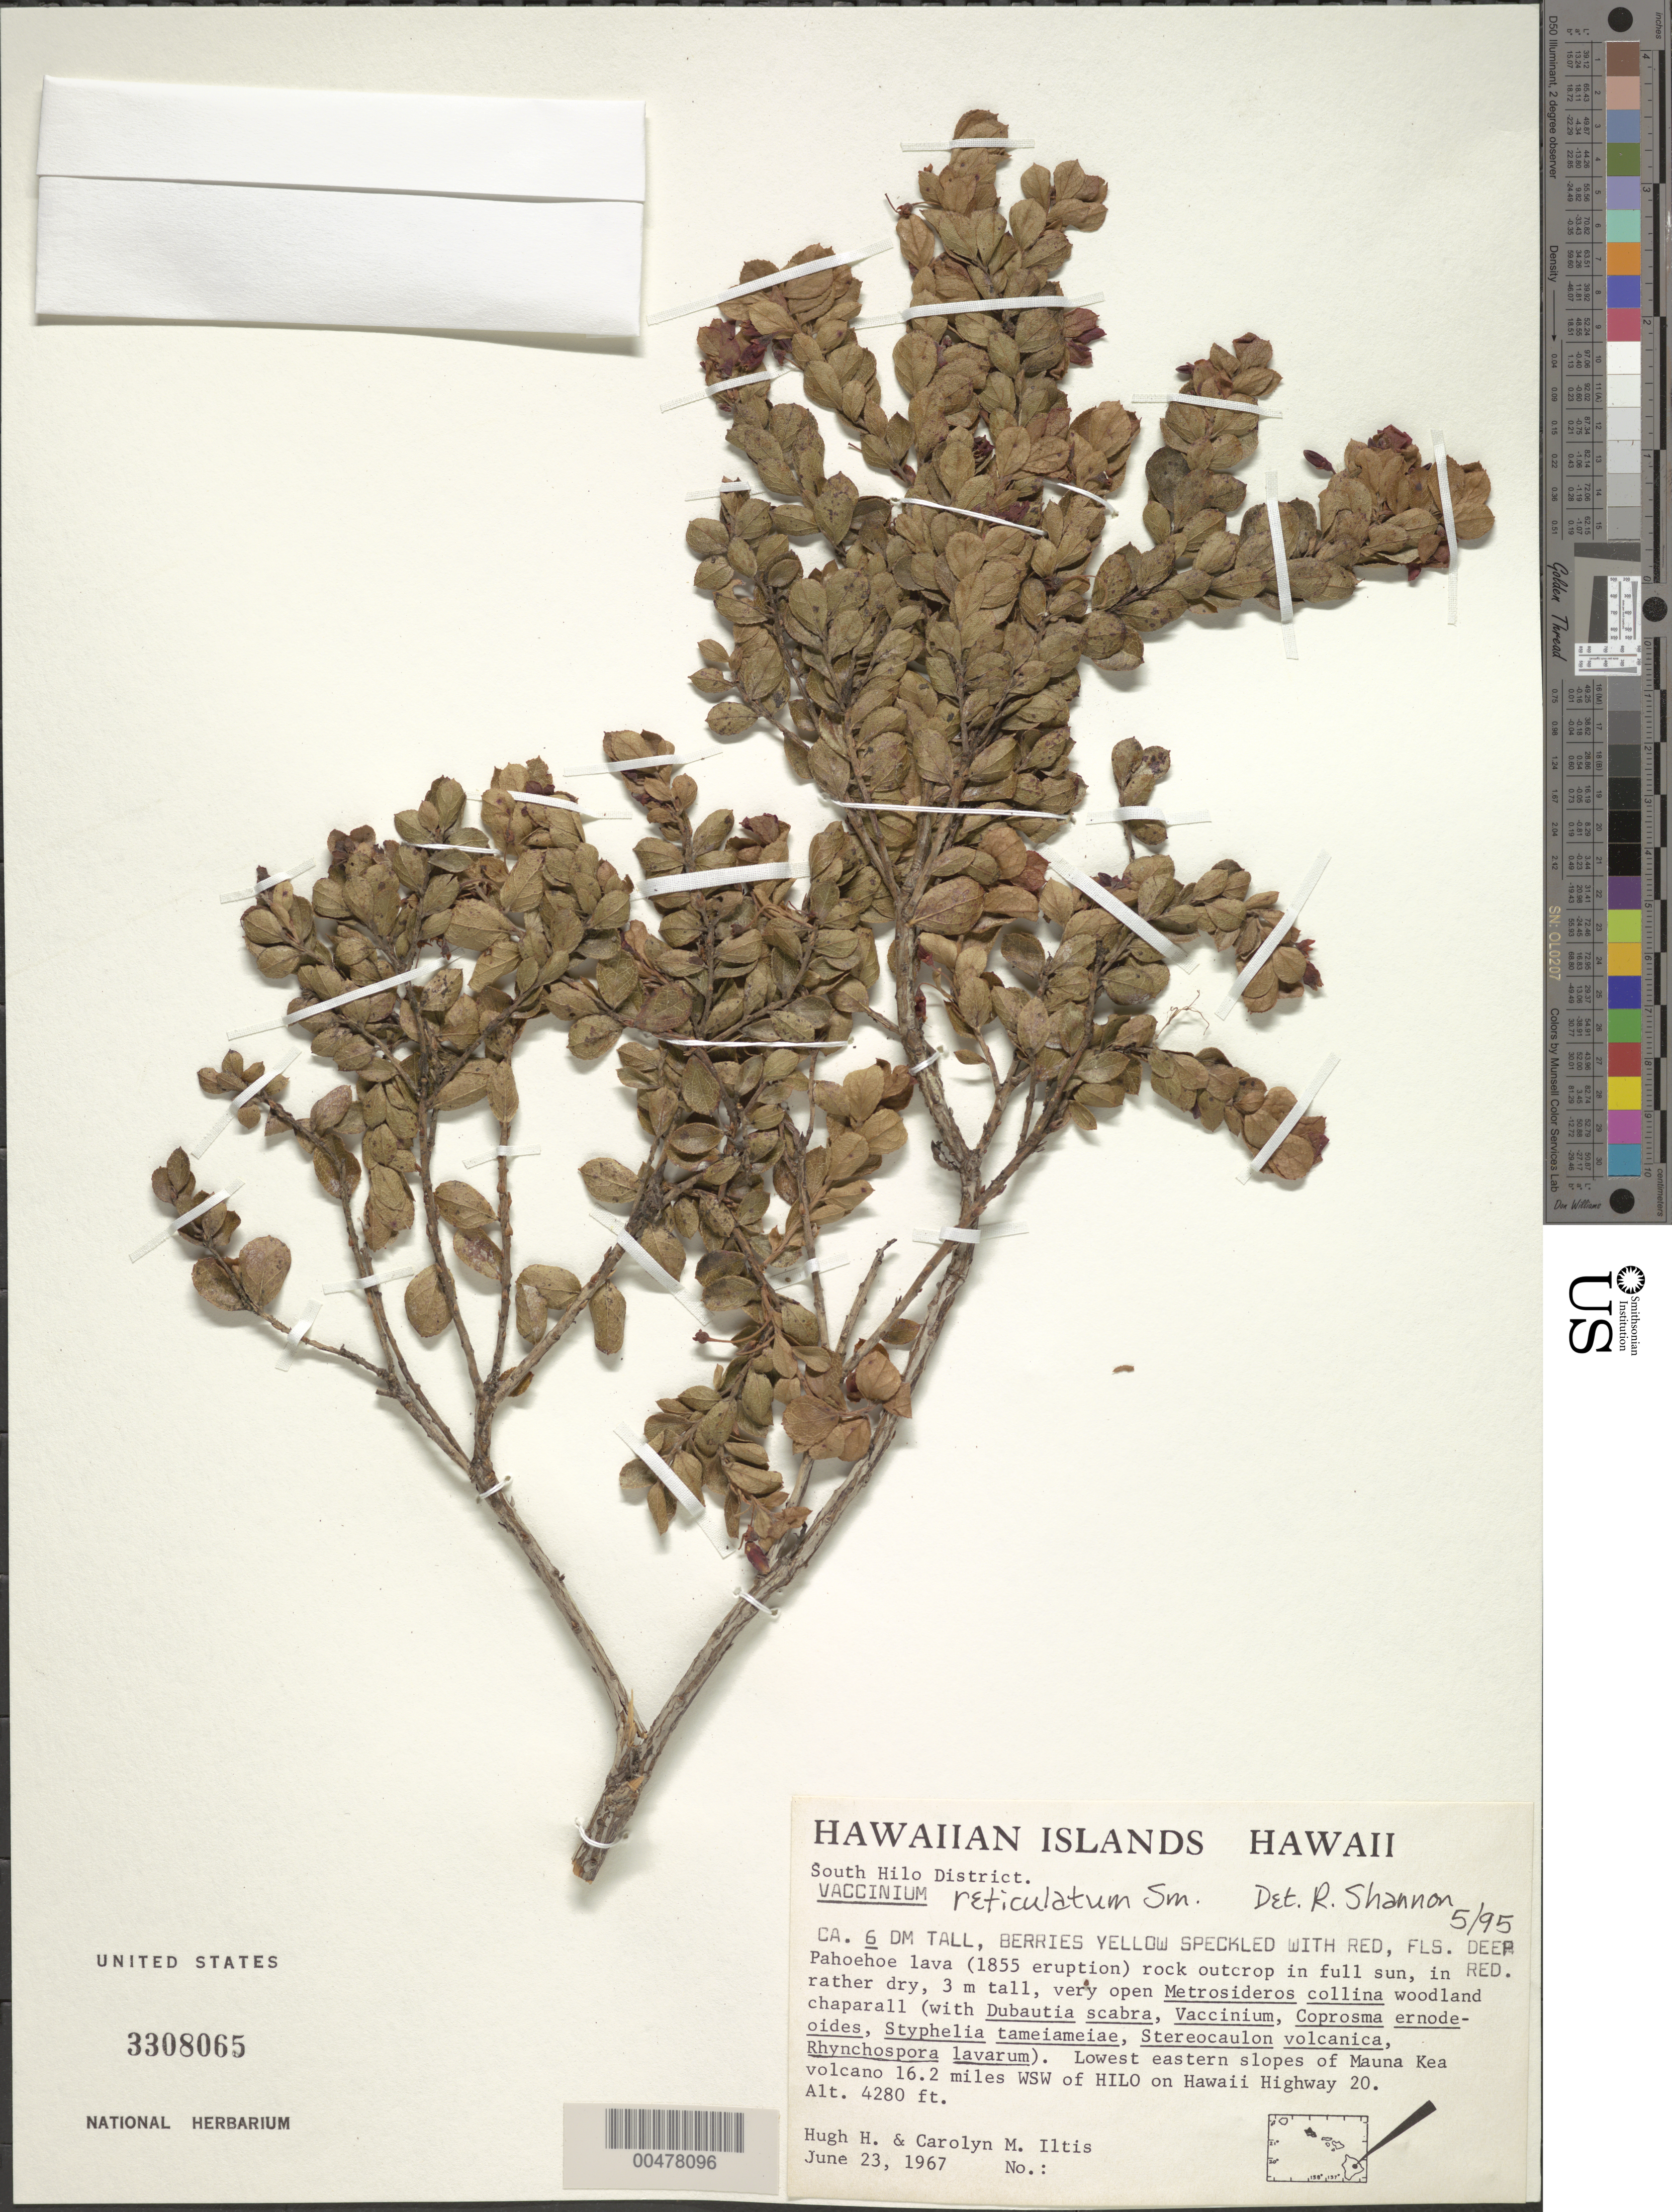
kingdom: Plantae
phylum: Tracheophyta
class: Magnoliopsida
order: Ericales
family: Ericaceae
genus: Vaccinium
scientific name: Vaccinium reticulatum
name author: Sm.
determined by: Shannon, R.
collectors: H. H. Iltis & C. G. Iltis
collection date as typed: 23 Jun 1967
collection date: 1967-06-23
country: United States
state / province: Hawaii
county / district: Hawaii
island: Hawaii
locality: S Hilo Dist, lowest E slopes of Mauna Kea, 16.2 mi WSW of Hilo on Hawaii Hwy 20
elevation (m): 1305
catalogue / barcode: US 3308065